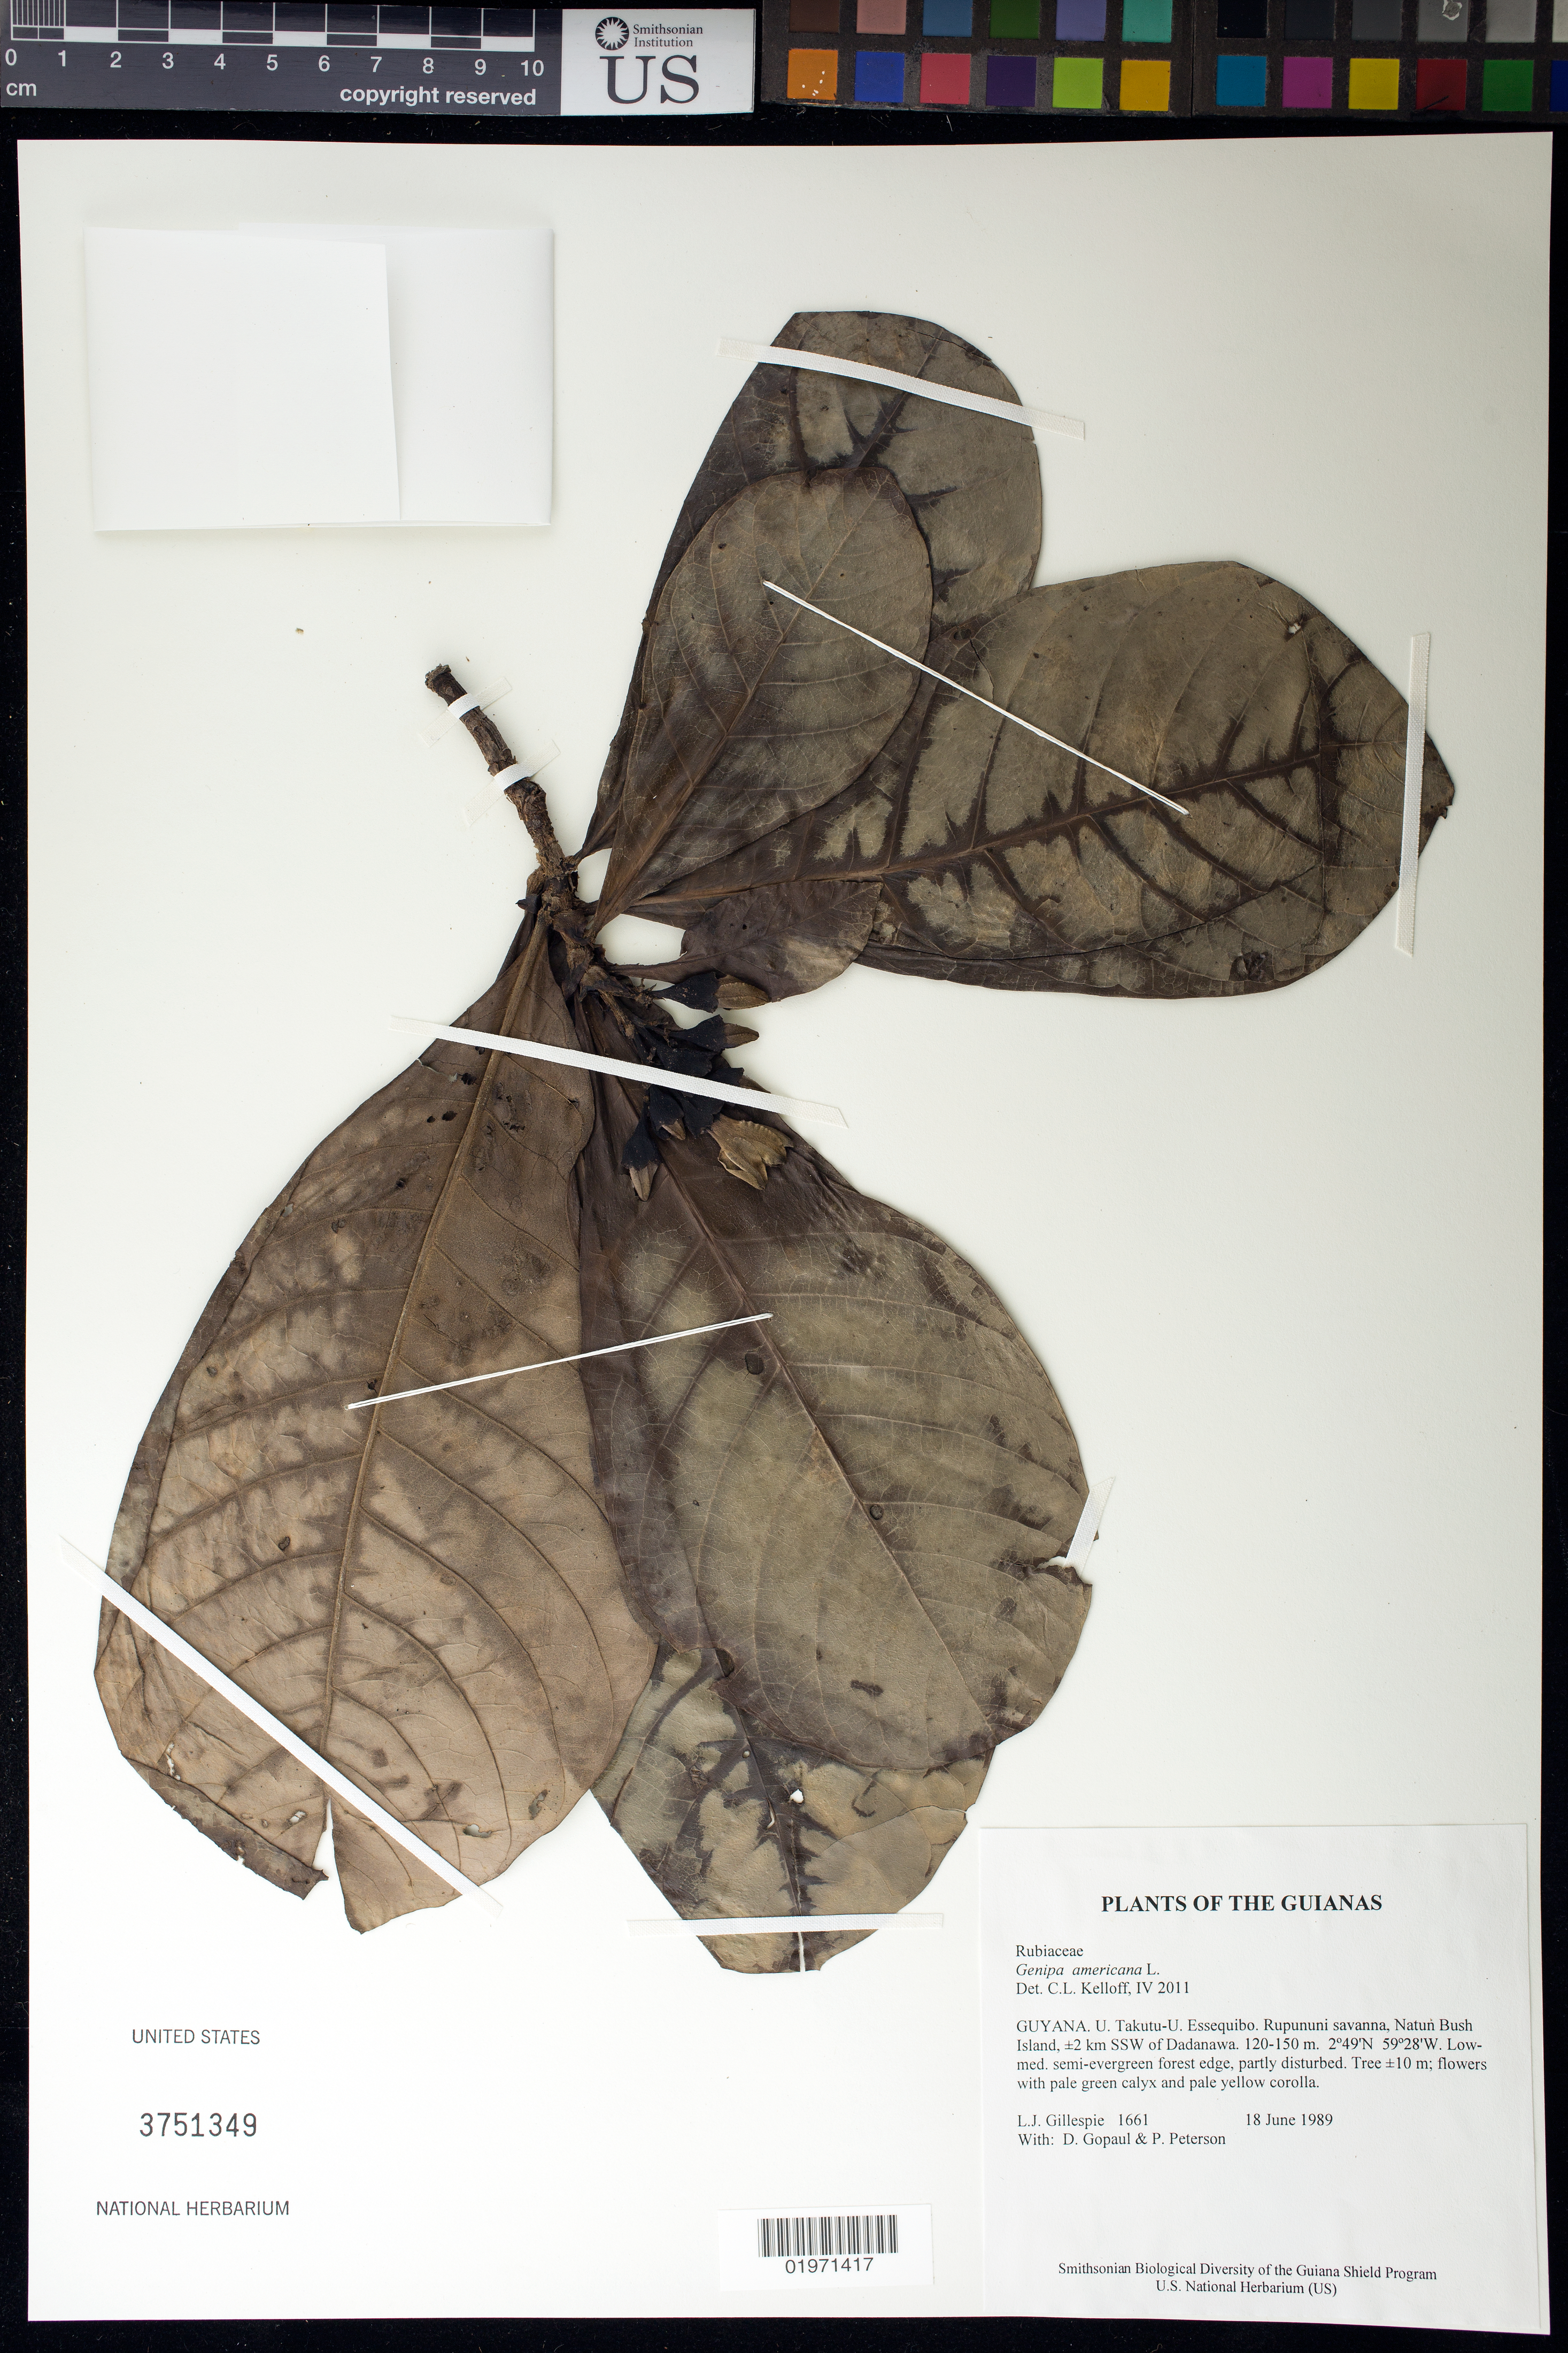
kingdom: Plantae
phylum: Tracheophyta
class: Magnoliopsida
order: Gentianales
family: Rubiaceae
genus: Genipa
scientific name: Genipa americana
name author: L.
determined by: Kelloff, Carol L., (US), Smithsonian Institution - National Museum of Natural History (UNITED STATES)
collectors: L. J. Gillespie, D. Gopaul & P. M. Peterson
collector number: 1661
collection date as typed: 18 June 1989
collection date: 1989-06-18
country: Guyana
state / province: U. Takutu-U. Essequibo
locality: Rupununi savanna, Natun Bush Island, ±2 km SSW of Dadanawa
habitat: Low-med. semi-evergreen forest edge, partly disturbed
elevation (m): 120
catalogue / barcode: US 3751349